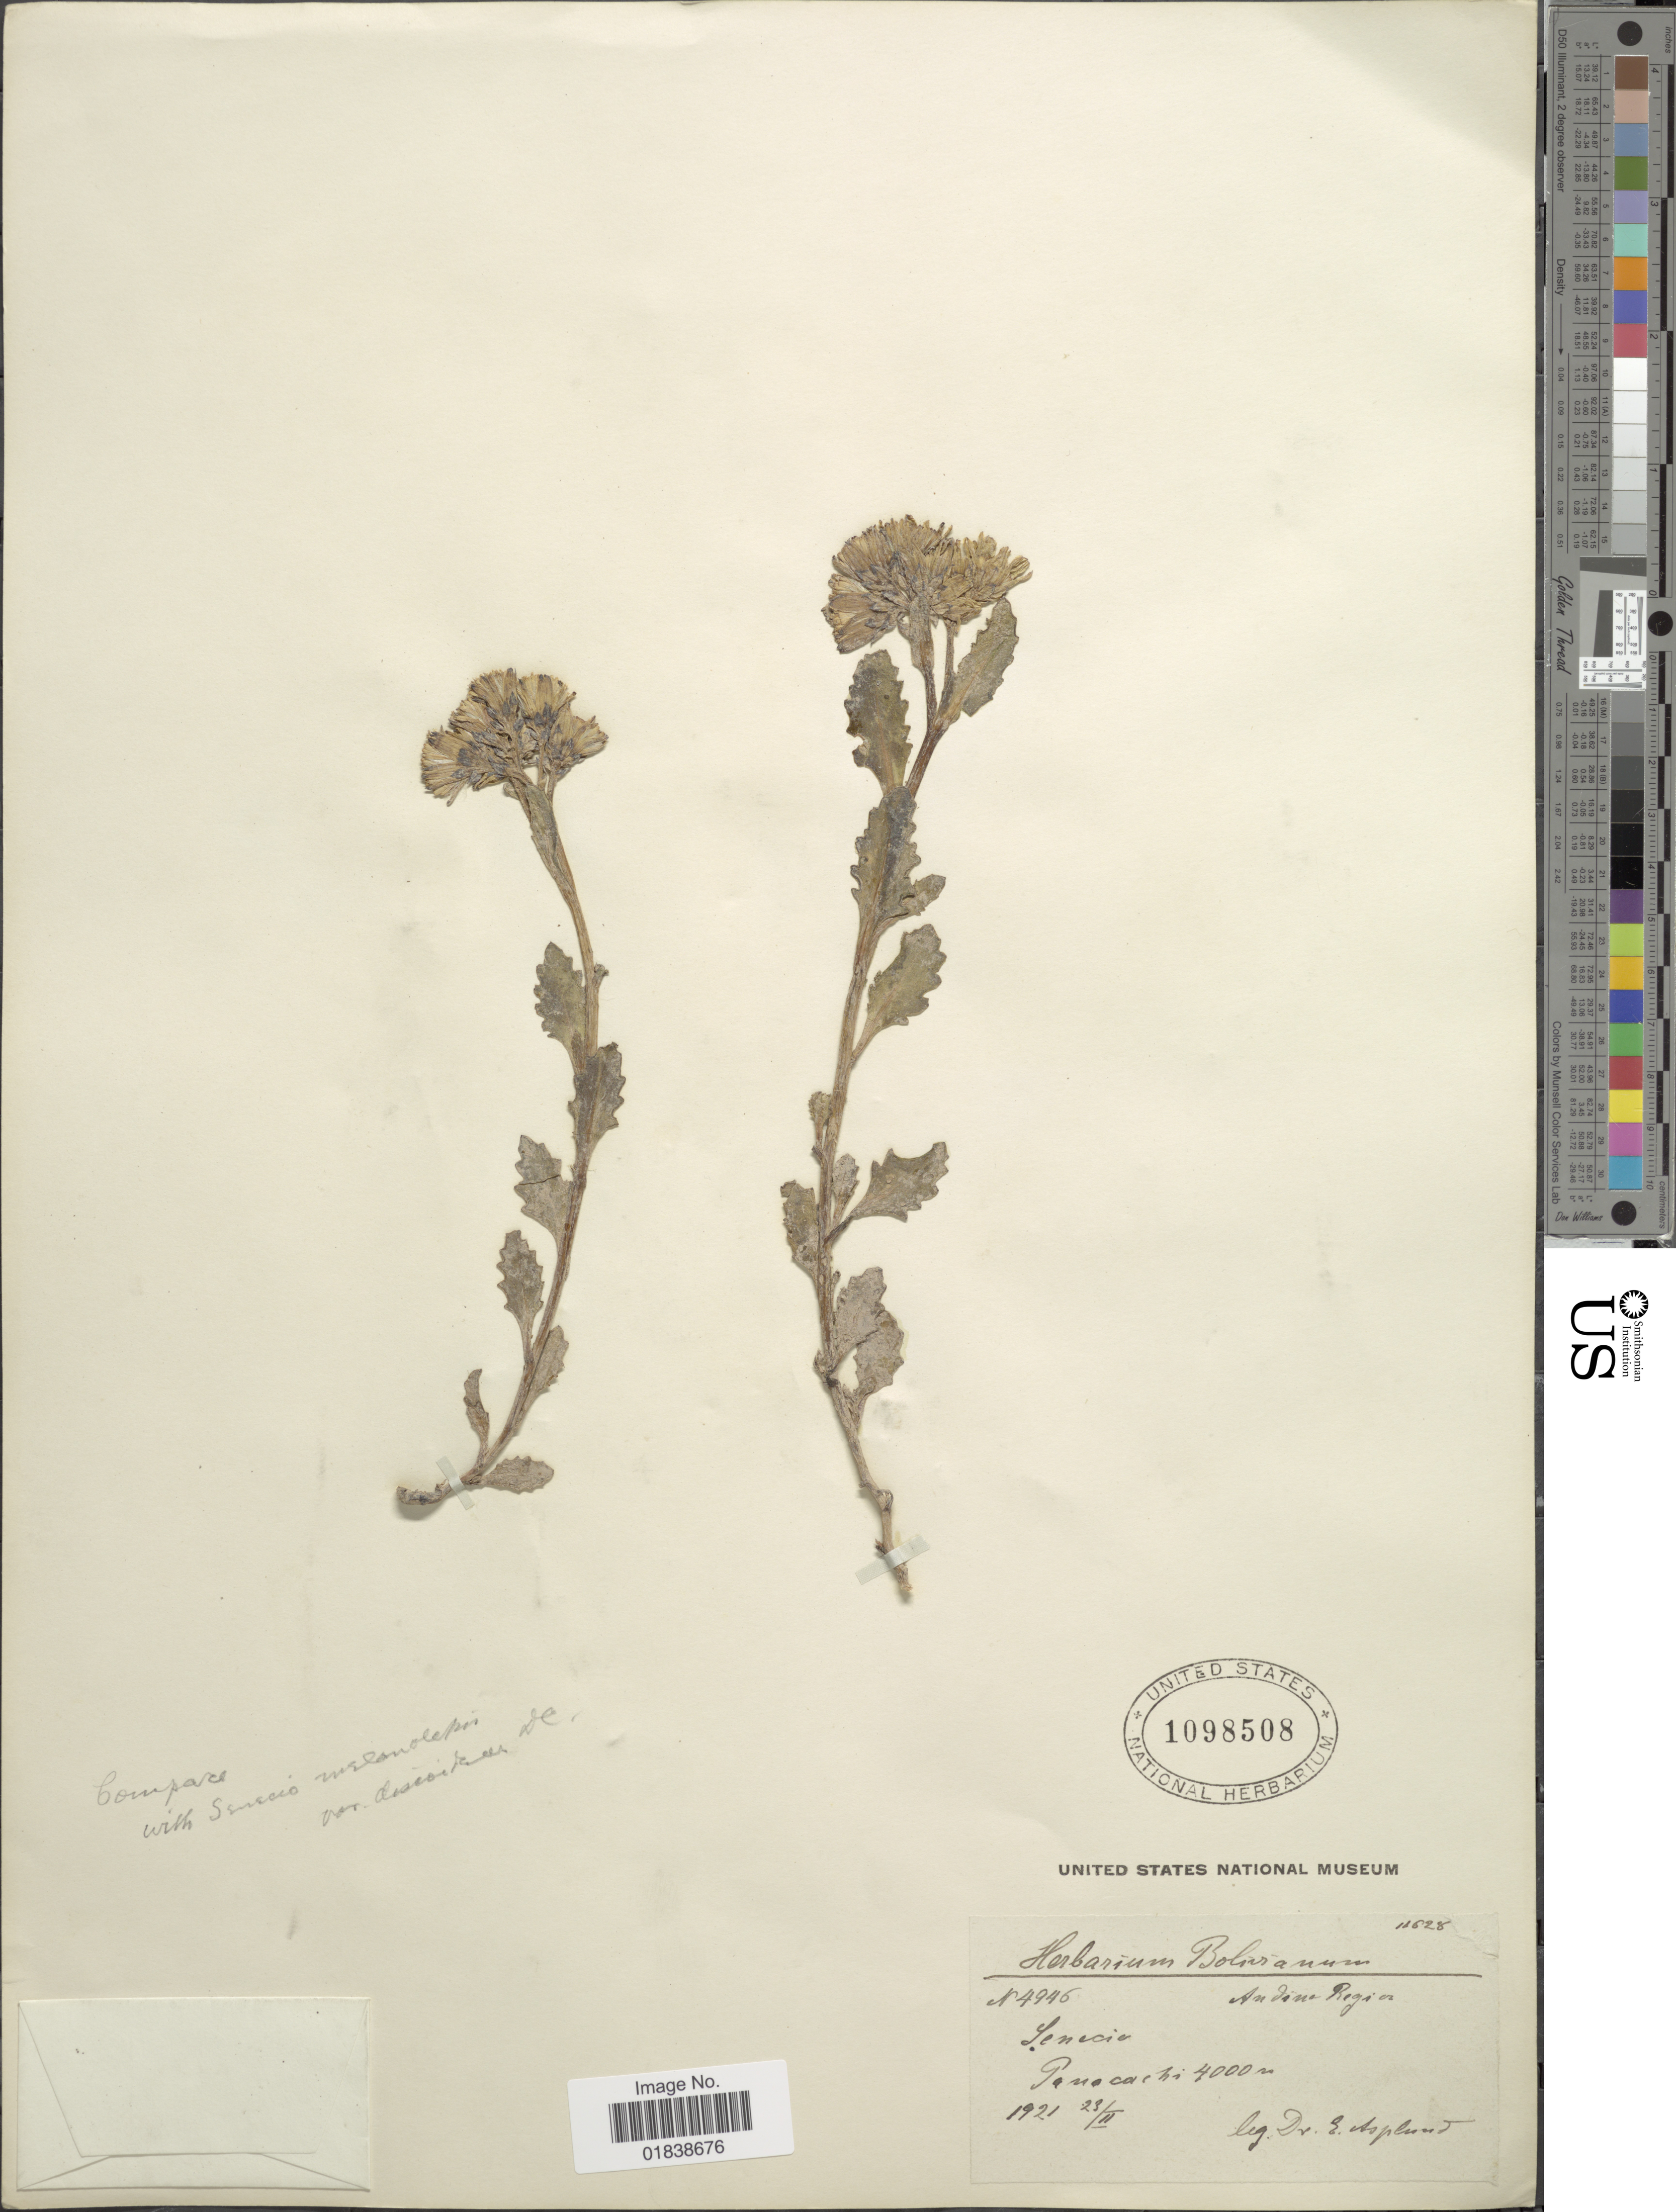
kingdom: Plantae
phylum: Tracheophyta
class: Magnoliopsida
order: Asterales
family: Asteraceae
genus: Senecio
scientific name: Senecio sp.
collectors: E. Asplund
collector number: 11628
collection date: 1921-02-23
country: Bolivia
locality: Panacachi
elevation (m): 4000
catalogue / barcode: US 1098508